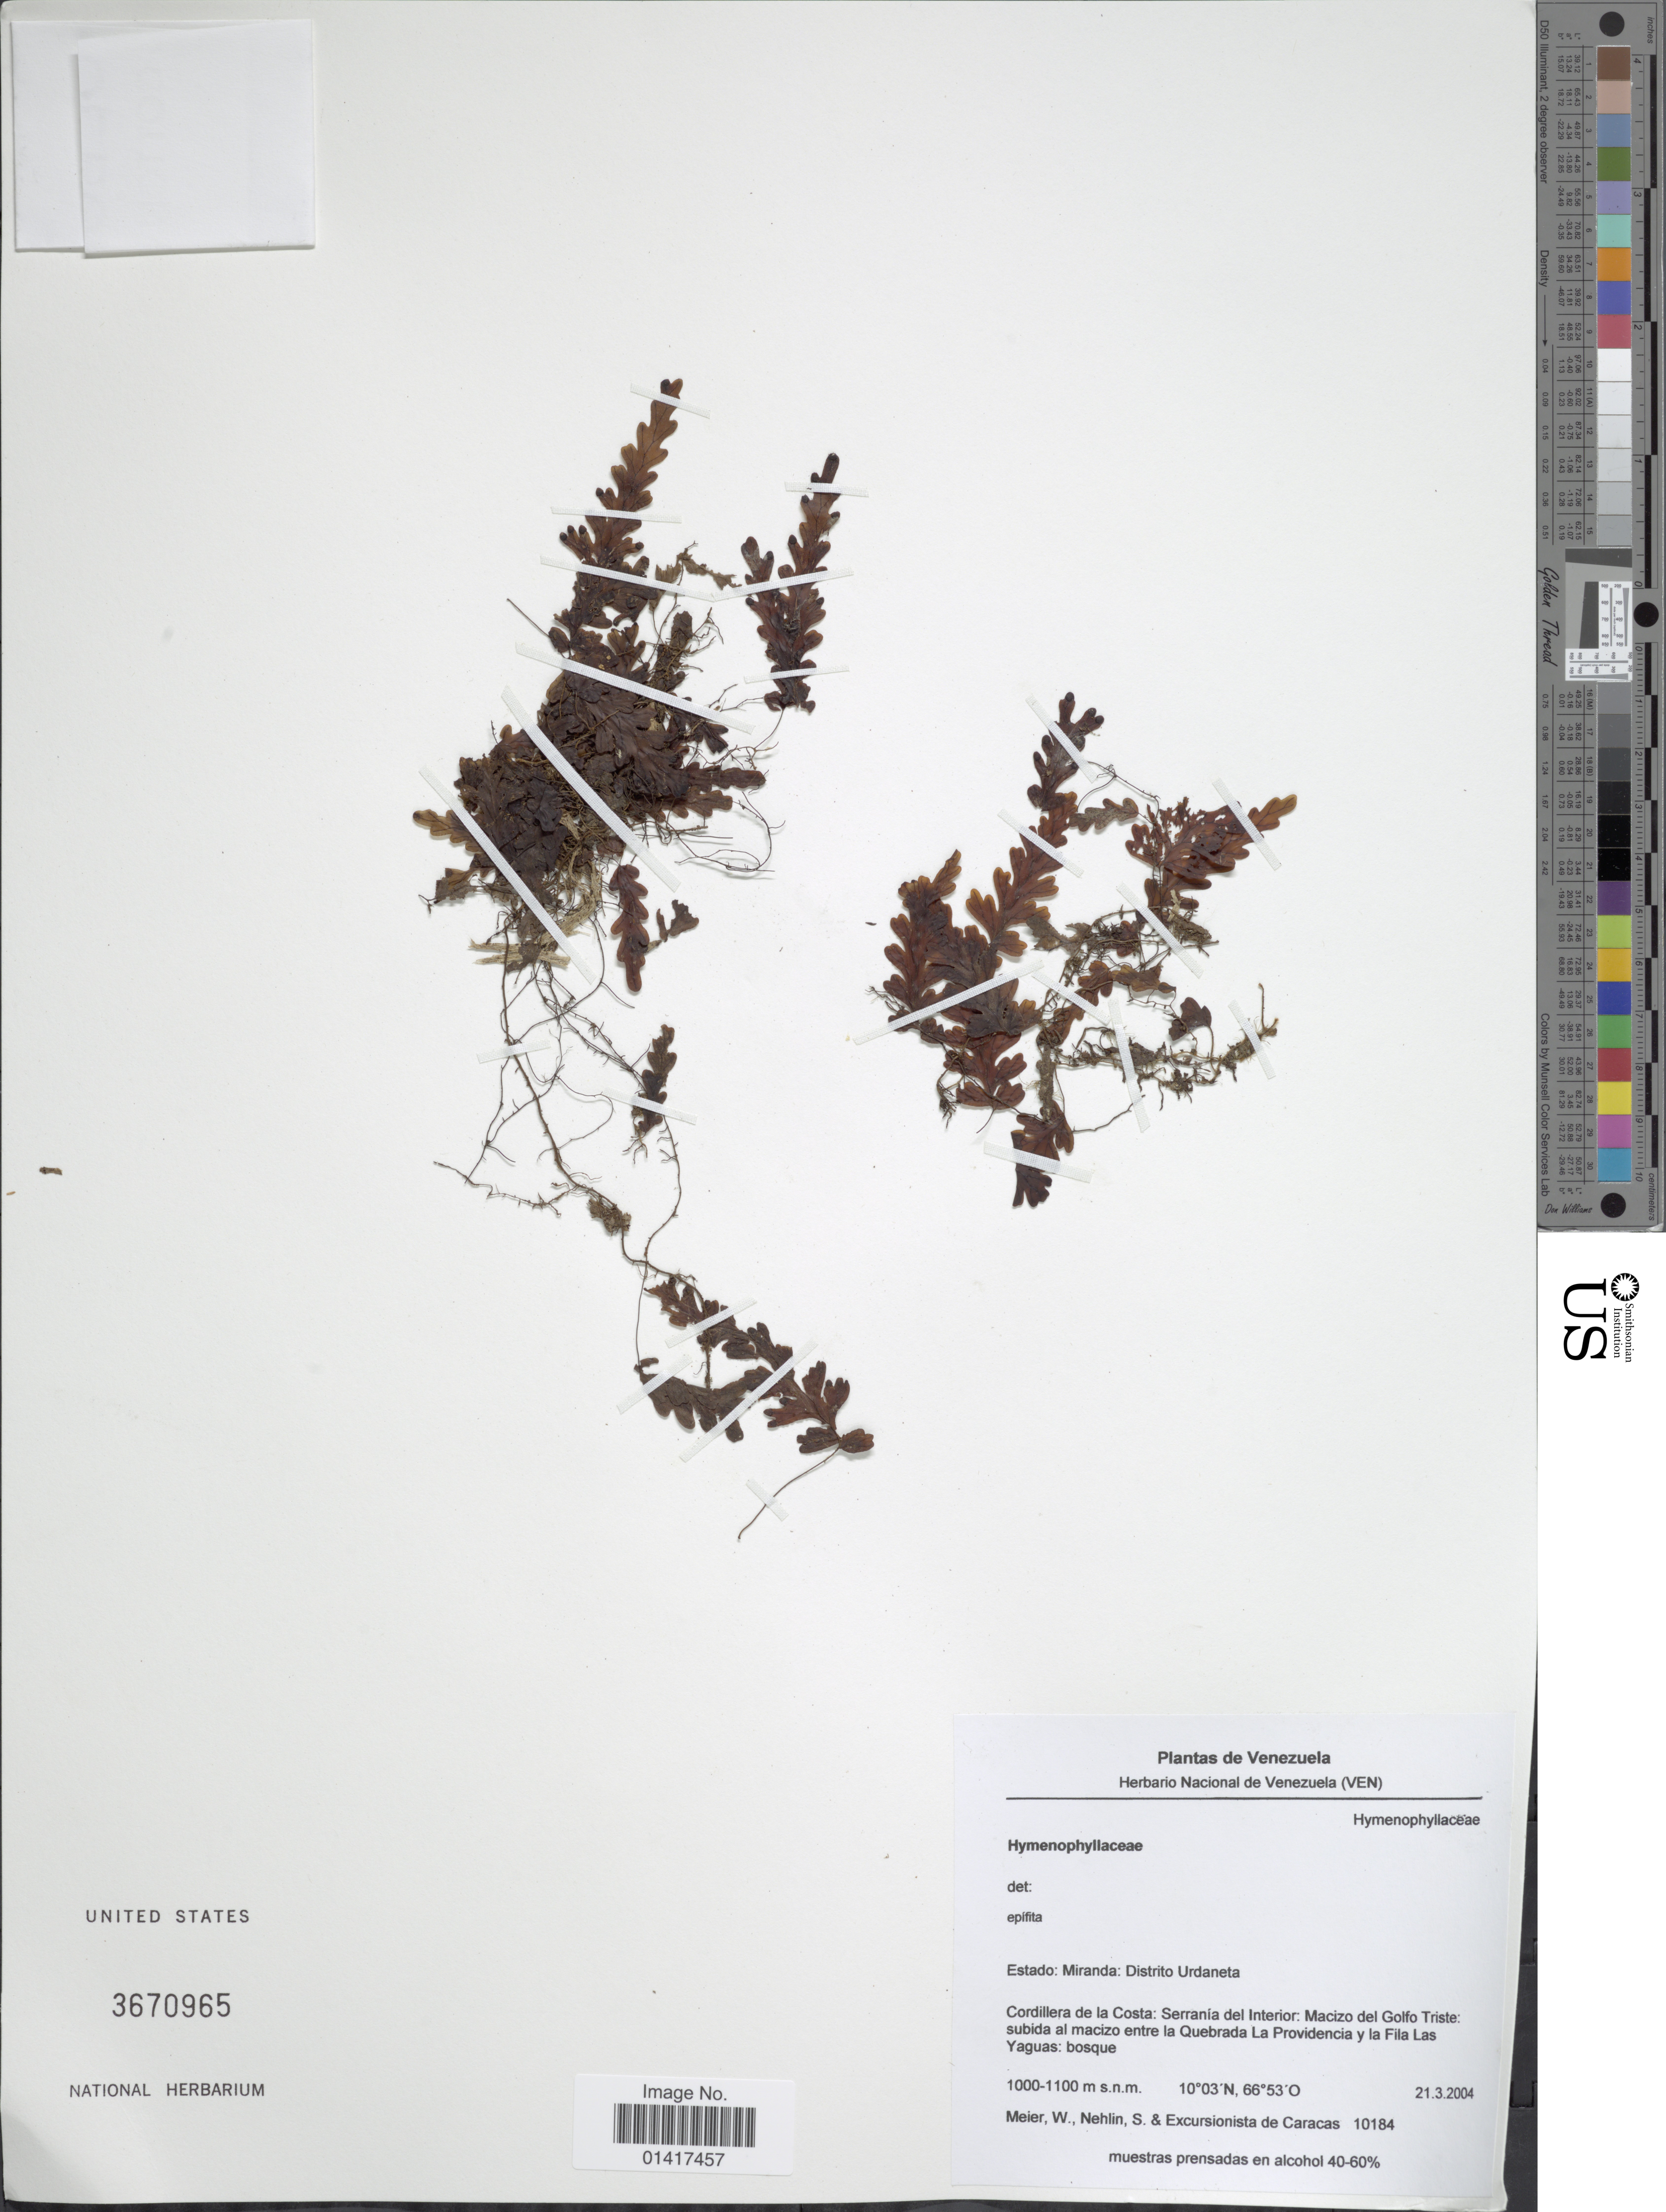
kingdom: Plantae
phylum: Tracheophyta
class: Polypodiopsida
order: Hymenophyllales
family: Hymenophyllaceae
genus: Hymenophyllum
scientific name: Hymenophyllum sp.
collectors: W. Meier, S. Nehlin & Excursionista de Caracas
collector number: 10184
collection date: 2004-03-21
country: Venezuela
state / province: Miranda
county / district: Urdaneta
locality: Cordillera de la Costa: Serrania del Interior: Macizo del Golfo Triste: Subida al macizo entre la Quebrada La Providencia y la Fila Las Yaguas: Bosque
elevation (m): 1000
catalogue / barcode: US 3670965